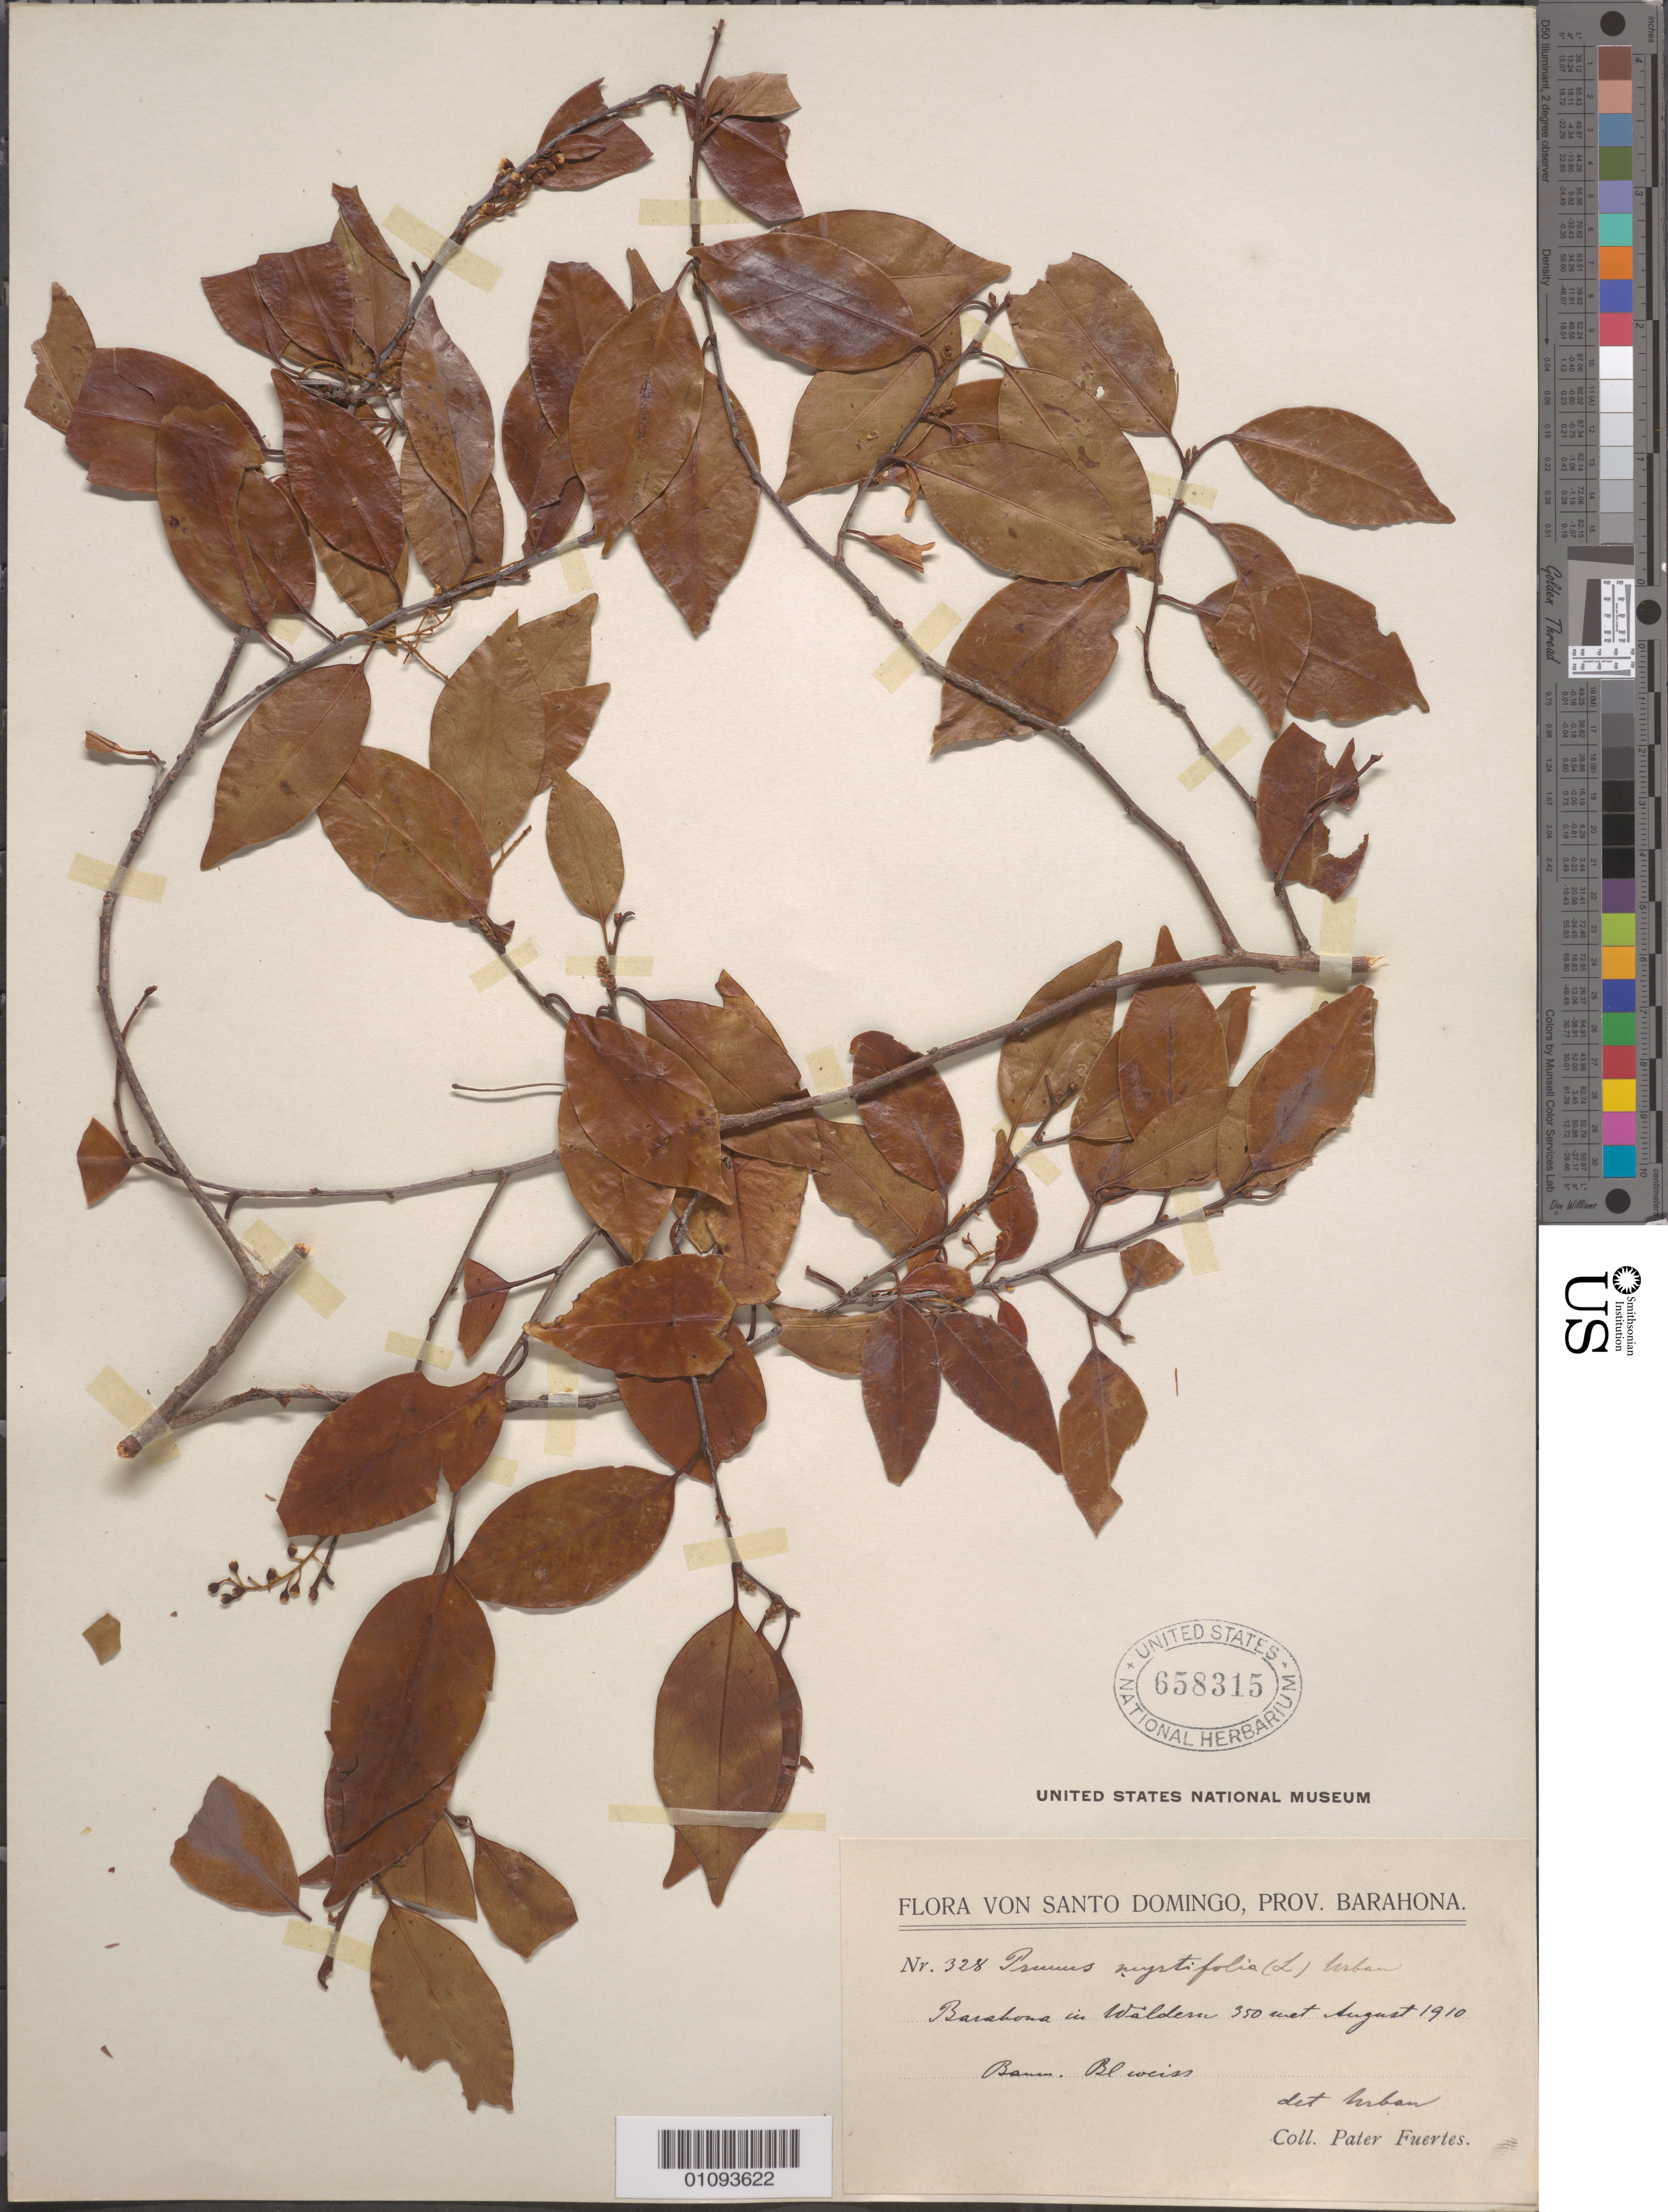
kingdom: Plantae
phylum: Tracheophyta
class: Magnoliopsida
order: Rosales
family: Rosaceae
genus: Prunus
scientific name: Prunus myrtifolia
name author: (L.) Urb.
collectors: P. Fuertes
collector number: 328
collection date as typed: Aug 1910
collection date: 1910-08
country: Dominican Republic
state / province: Santo Domingo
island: Hispaniola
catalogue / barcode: US 658315